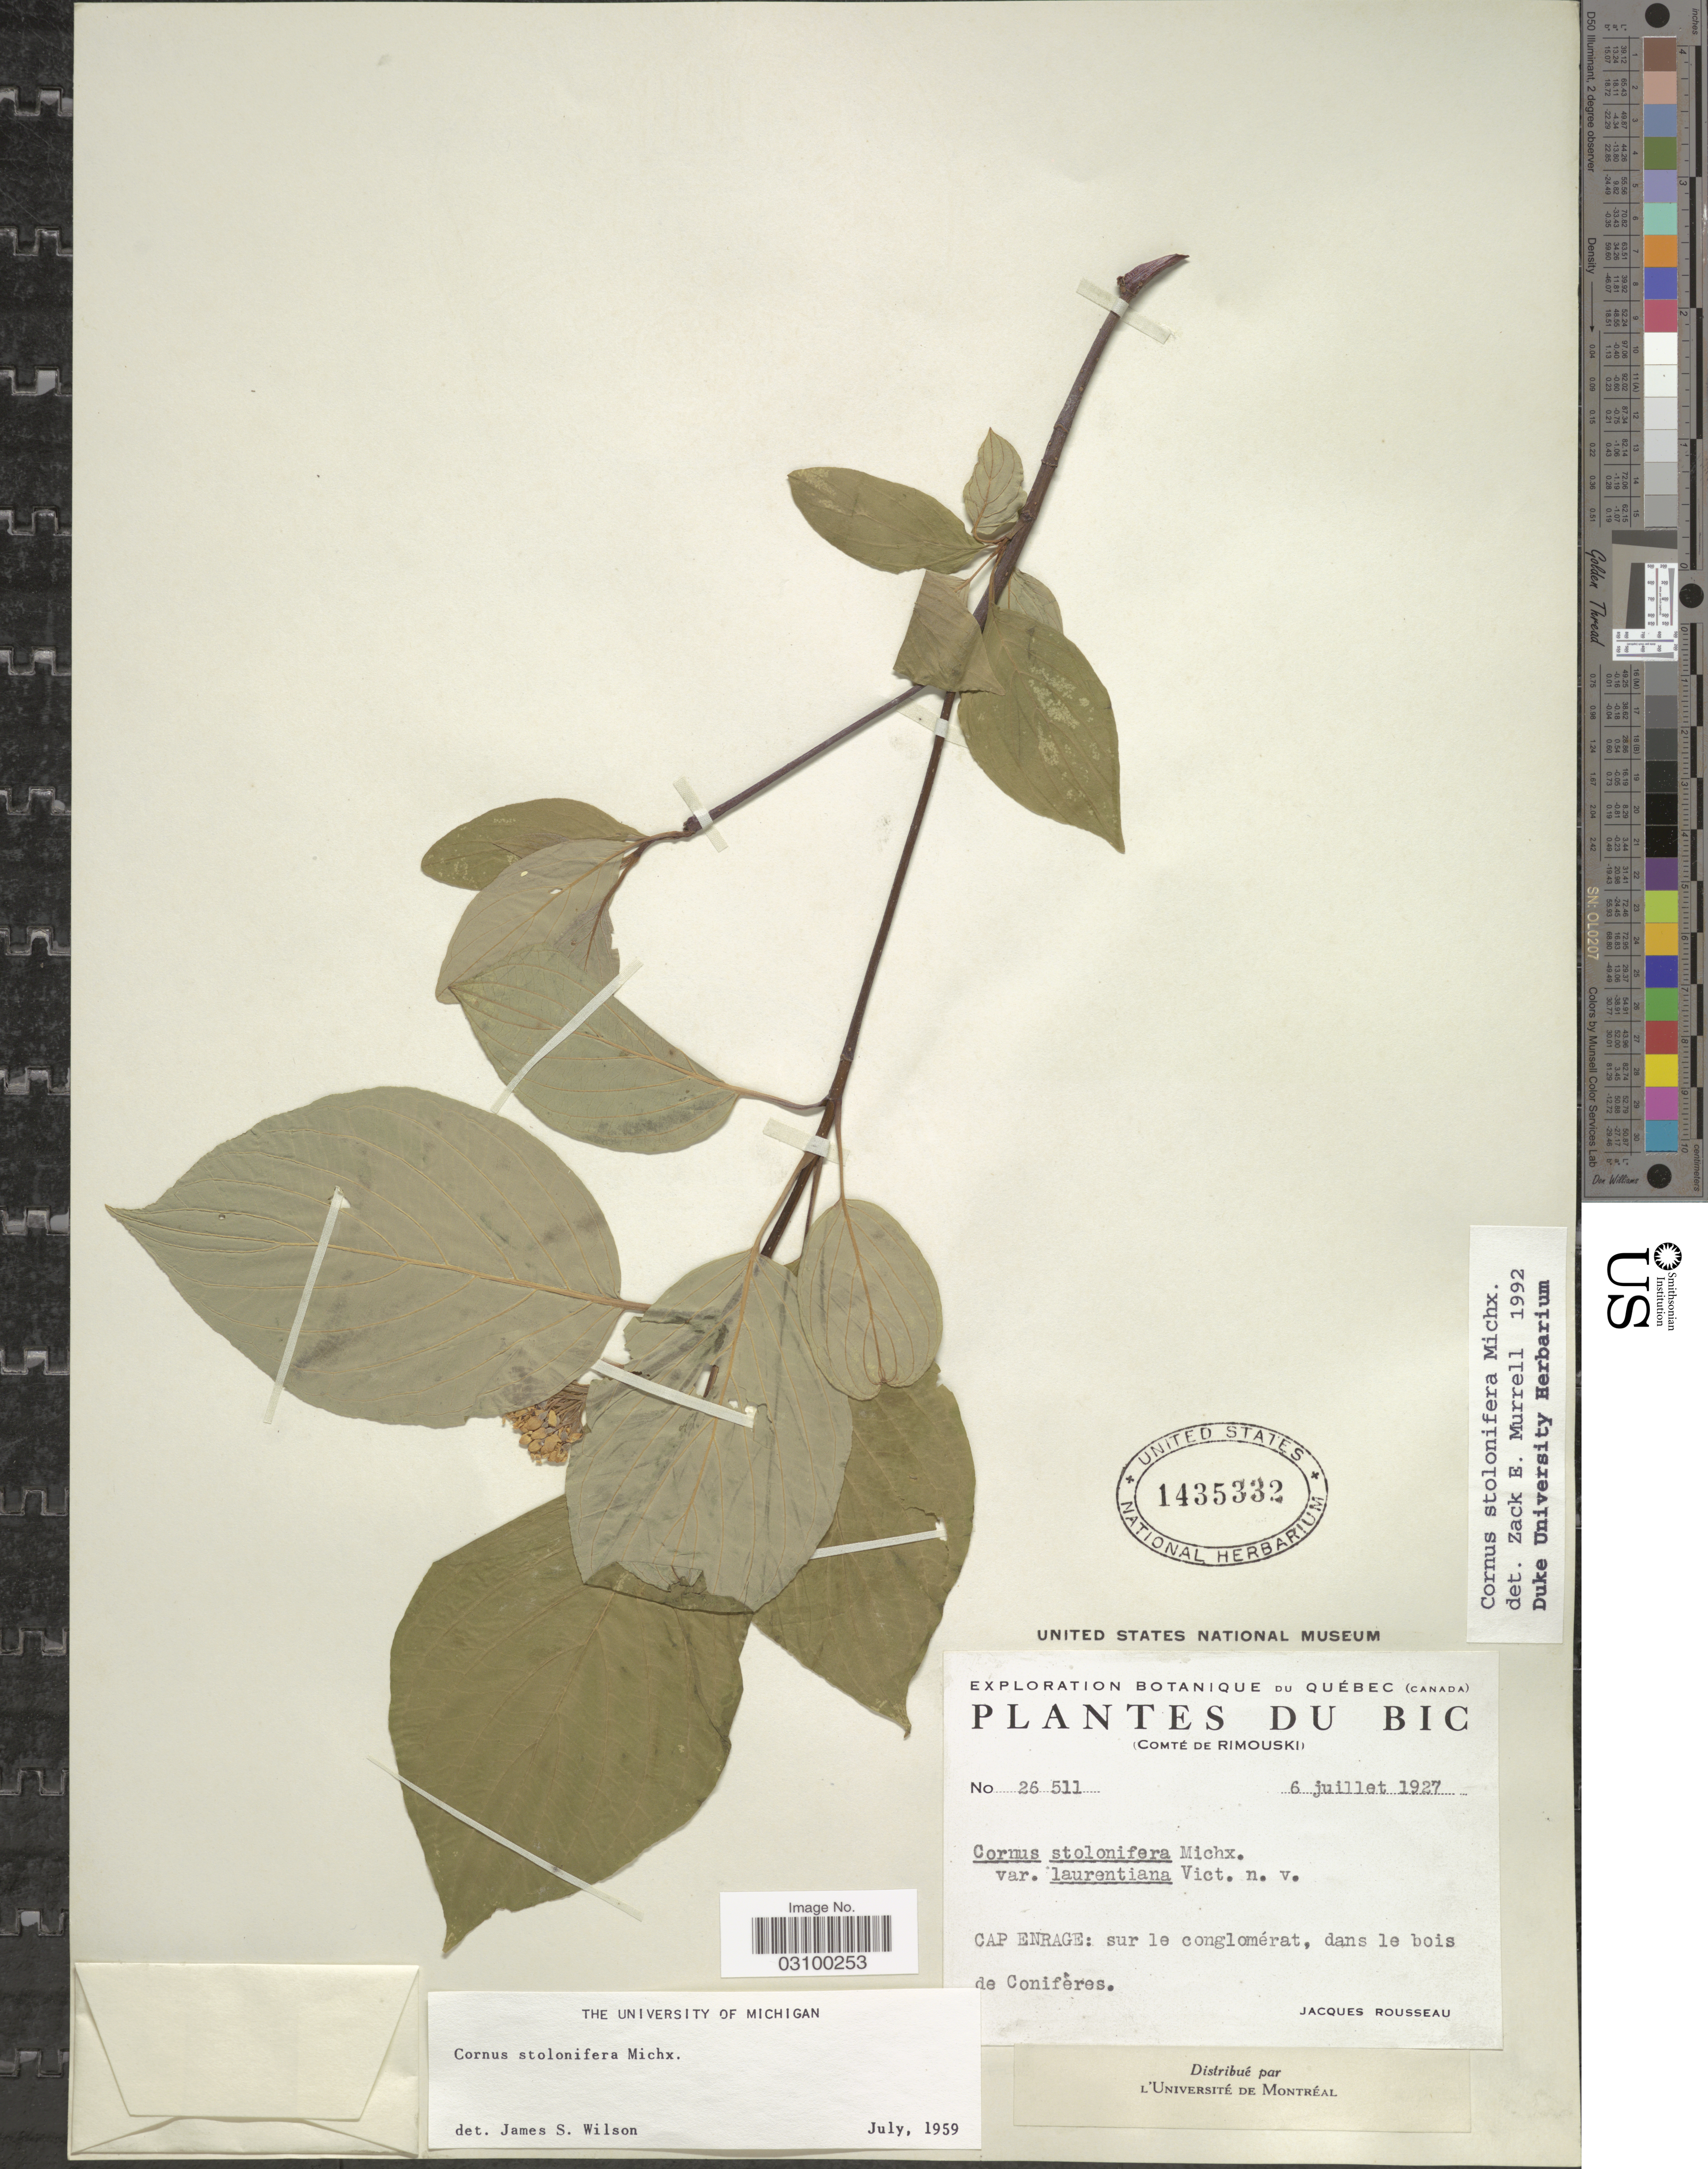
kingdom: Plantae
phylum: Tracheophyta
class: Magnoliopsida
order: Cornales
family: Cornaceae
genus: Cornus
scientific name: Cornus sericea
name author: L.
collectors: J. Rousseau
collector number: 26511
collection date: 1927-07-06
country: Canada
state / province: Quebec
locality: Bic. (Comté de Rimouski). Cap Enrage: sur le conglomérat, dans le bois de Conifères.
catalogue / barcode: US 1435332